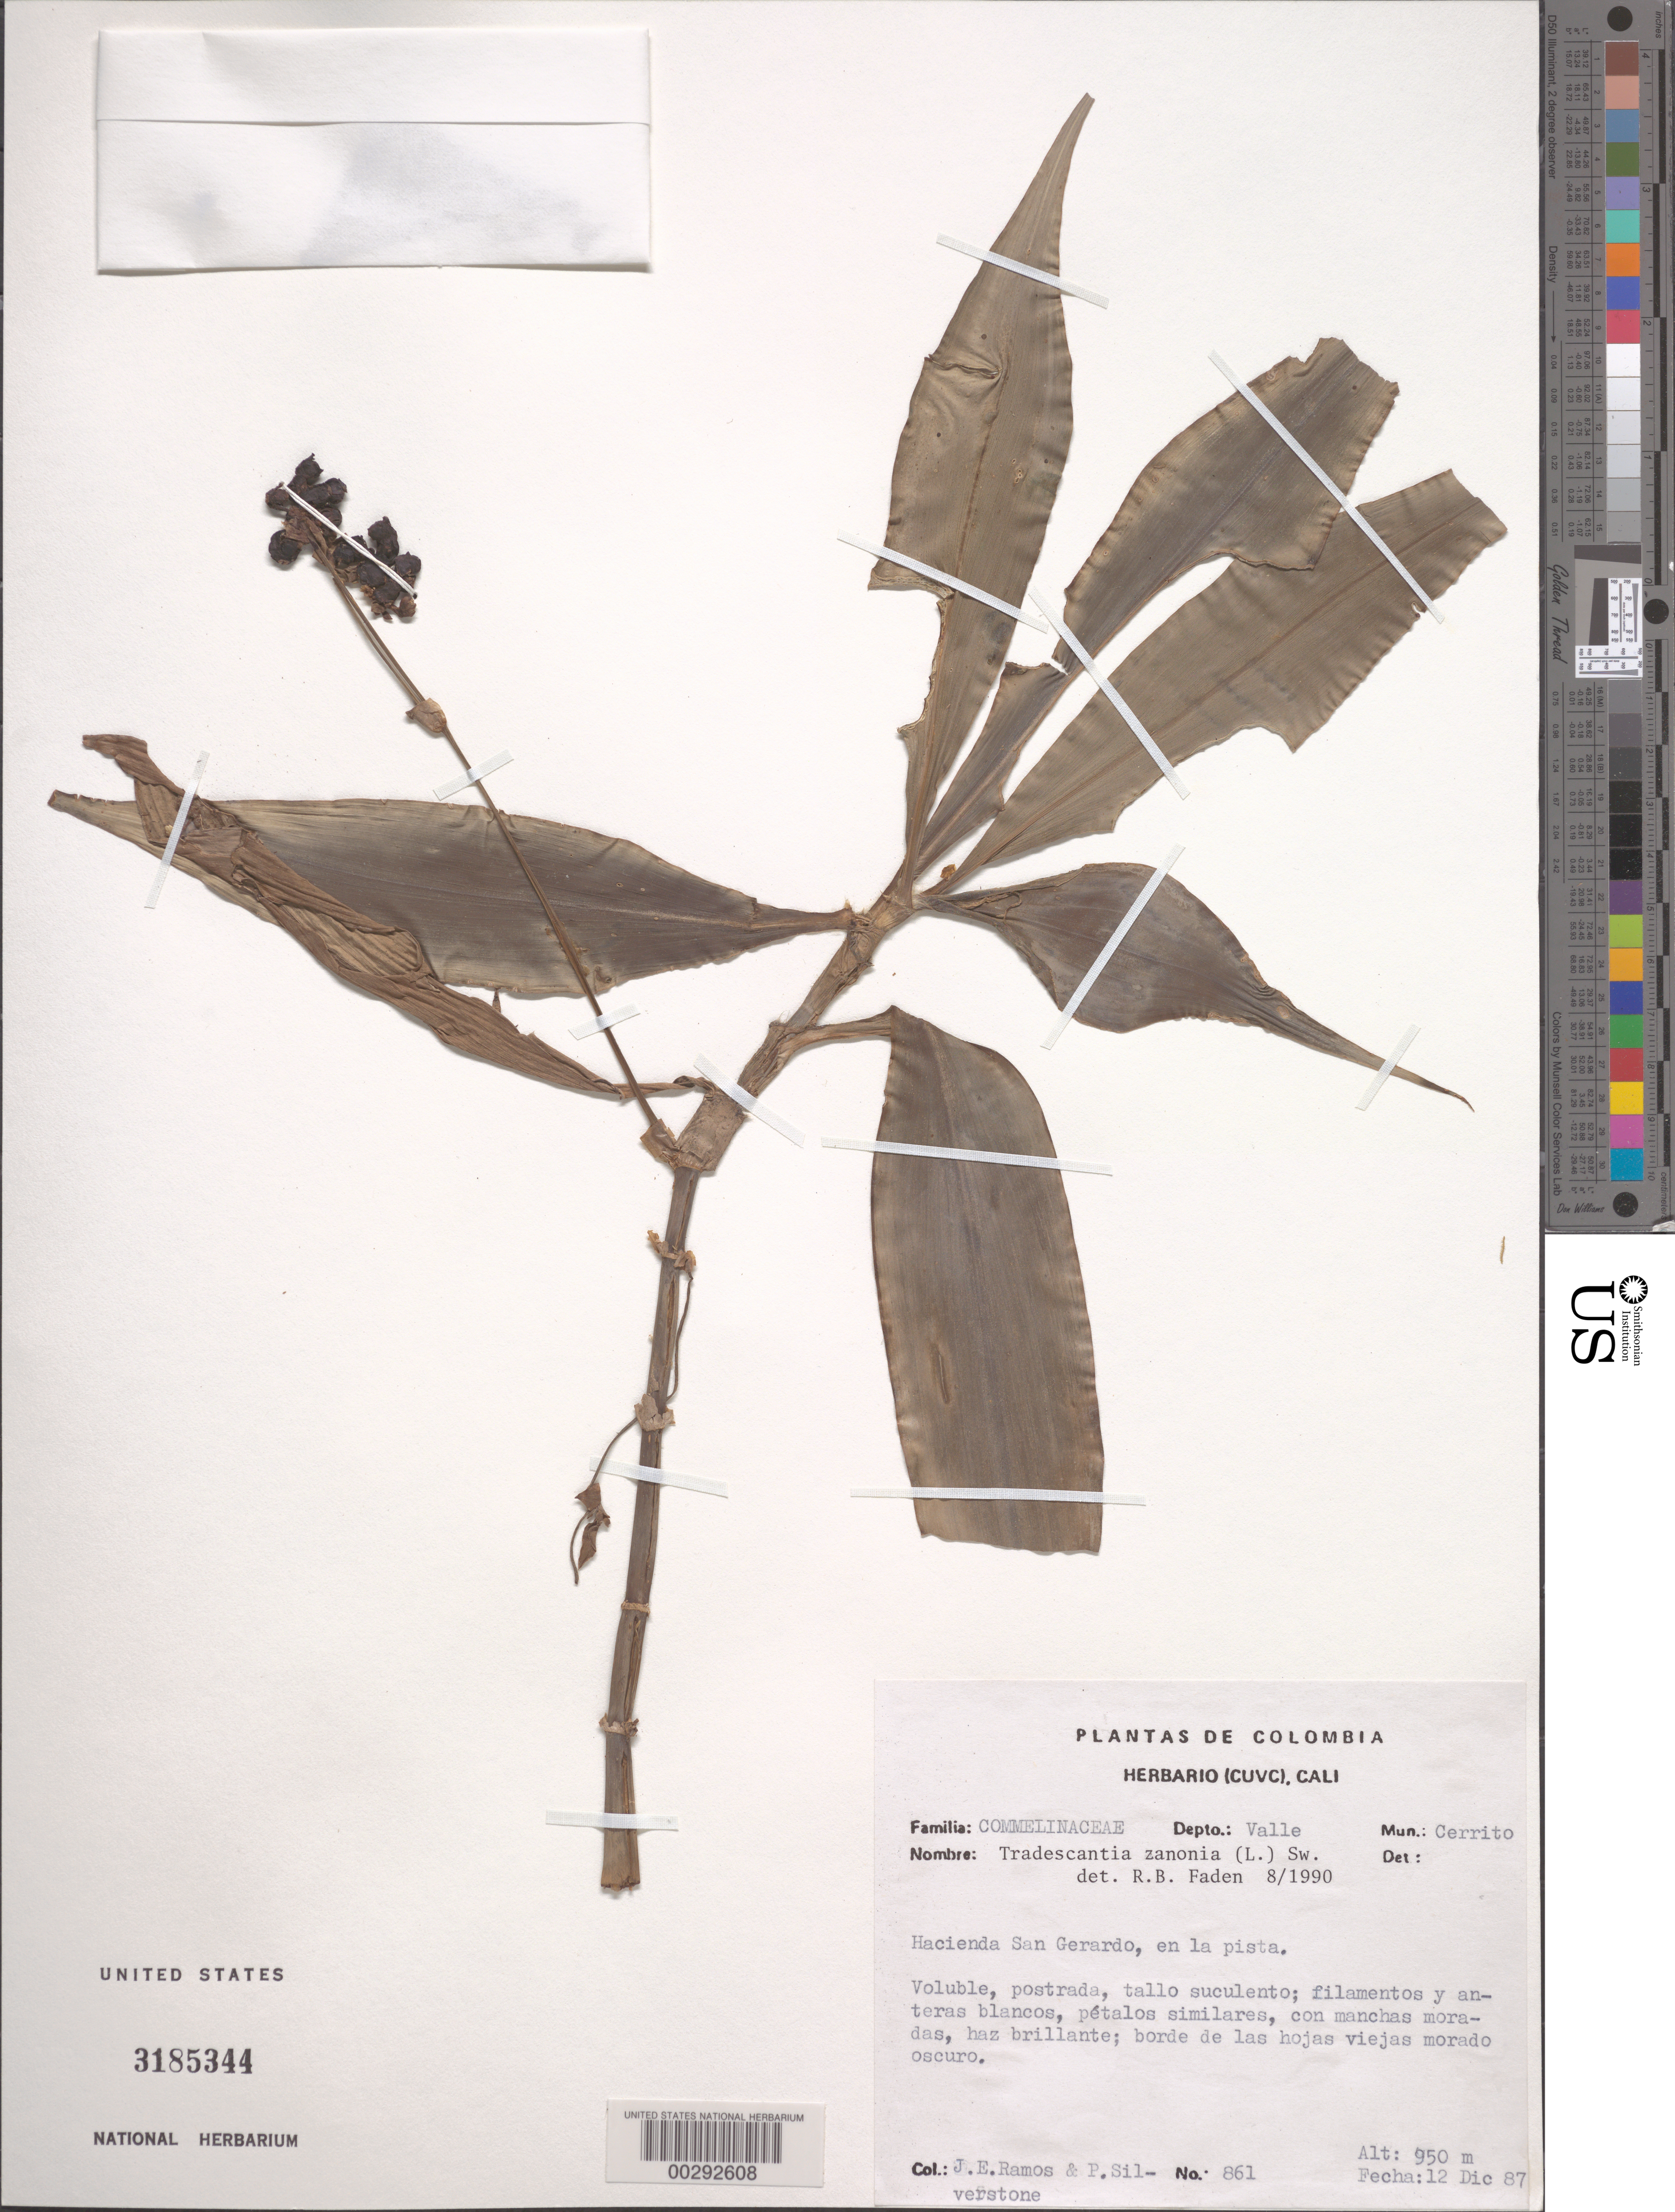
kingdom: Plantae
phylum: Tracheophyta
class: Liliopsida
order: Commelinales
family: Commelinaceae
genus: Tradescantia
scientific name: Tradescantia zanonia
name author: (L.) Sw.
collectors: J. E. Ramos & P. A. Silverstone-Sopkin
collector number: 861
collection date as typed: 12 Dec 1987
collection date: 1987-12-12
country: Colombia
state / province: Valle del Cauca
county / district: El Cerrito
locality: Hacienda San Gerardo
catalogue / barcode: US 3185344